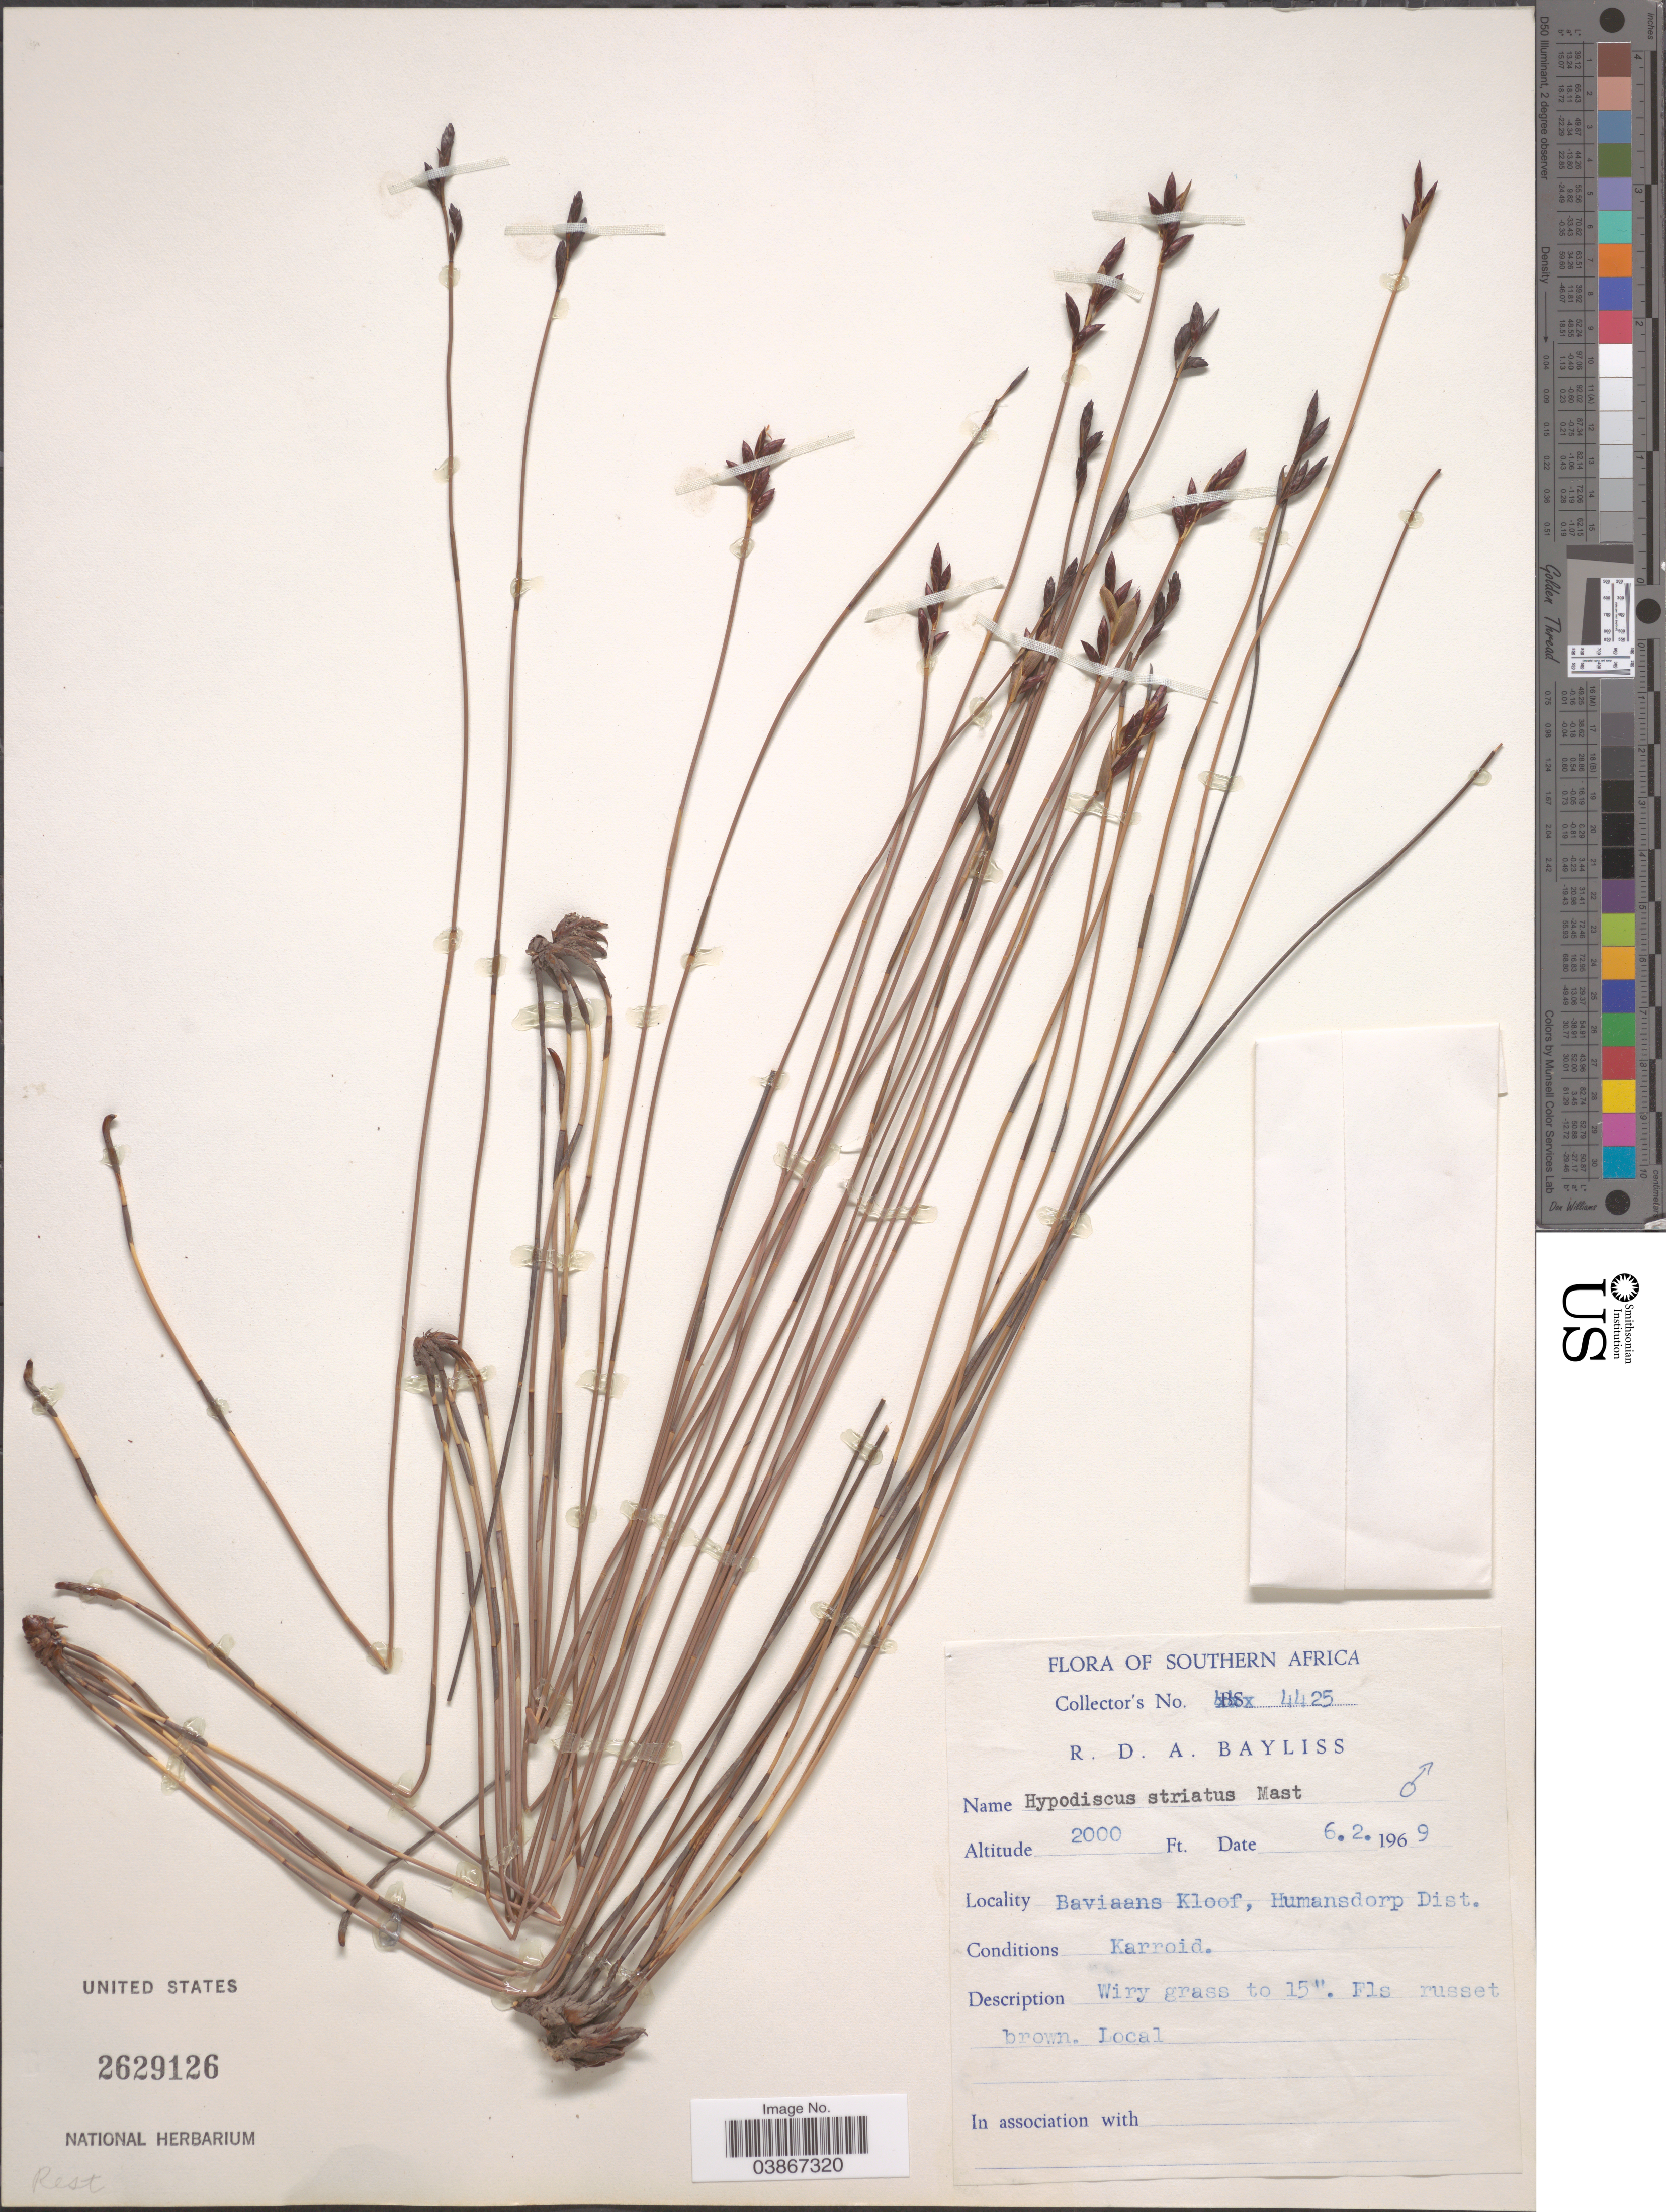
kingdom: Plantae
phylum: Tracheophyta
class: Liliopsida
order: Poales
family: Restionaceae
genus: Hypodiscus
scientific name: Hypodiscus striatus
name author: Mast.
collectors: R. Bayliss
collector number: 4425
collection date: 1969-02-06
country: South Africa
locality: Southern Africa. Baviaans Kloof, Humansdorp Dist.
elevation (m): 610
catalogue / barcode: US 2629126